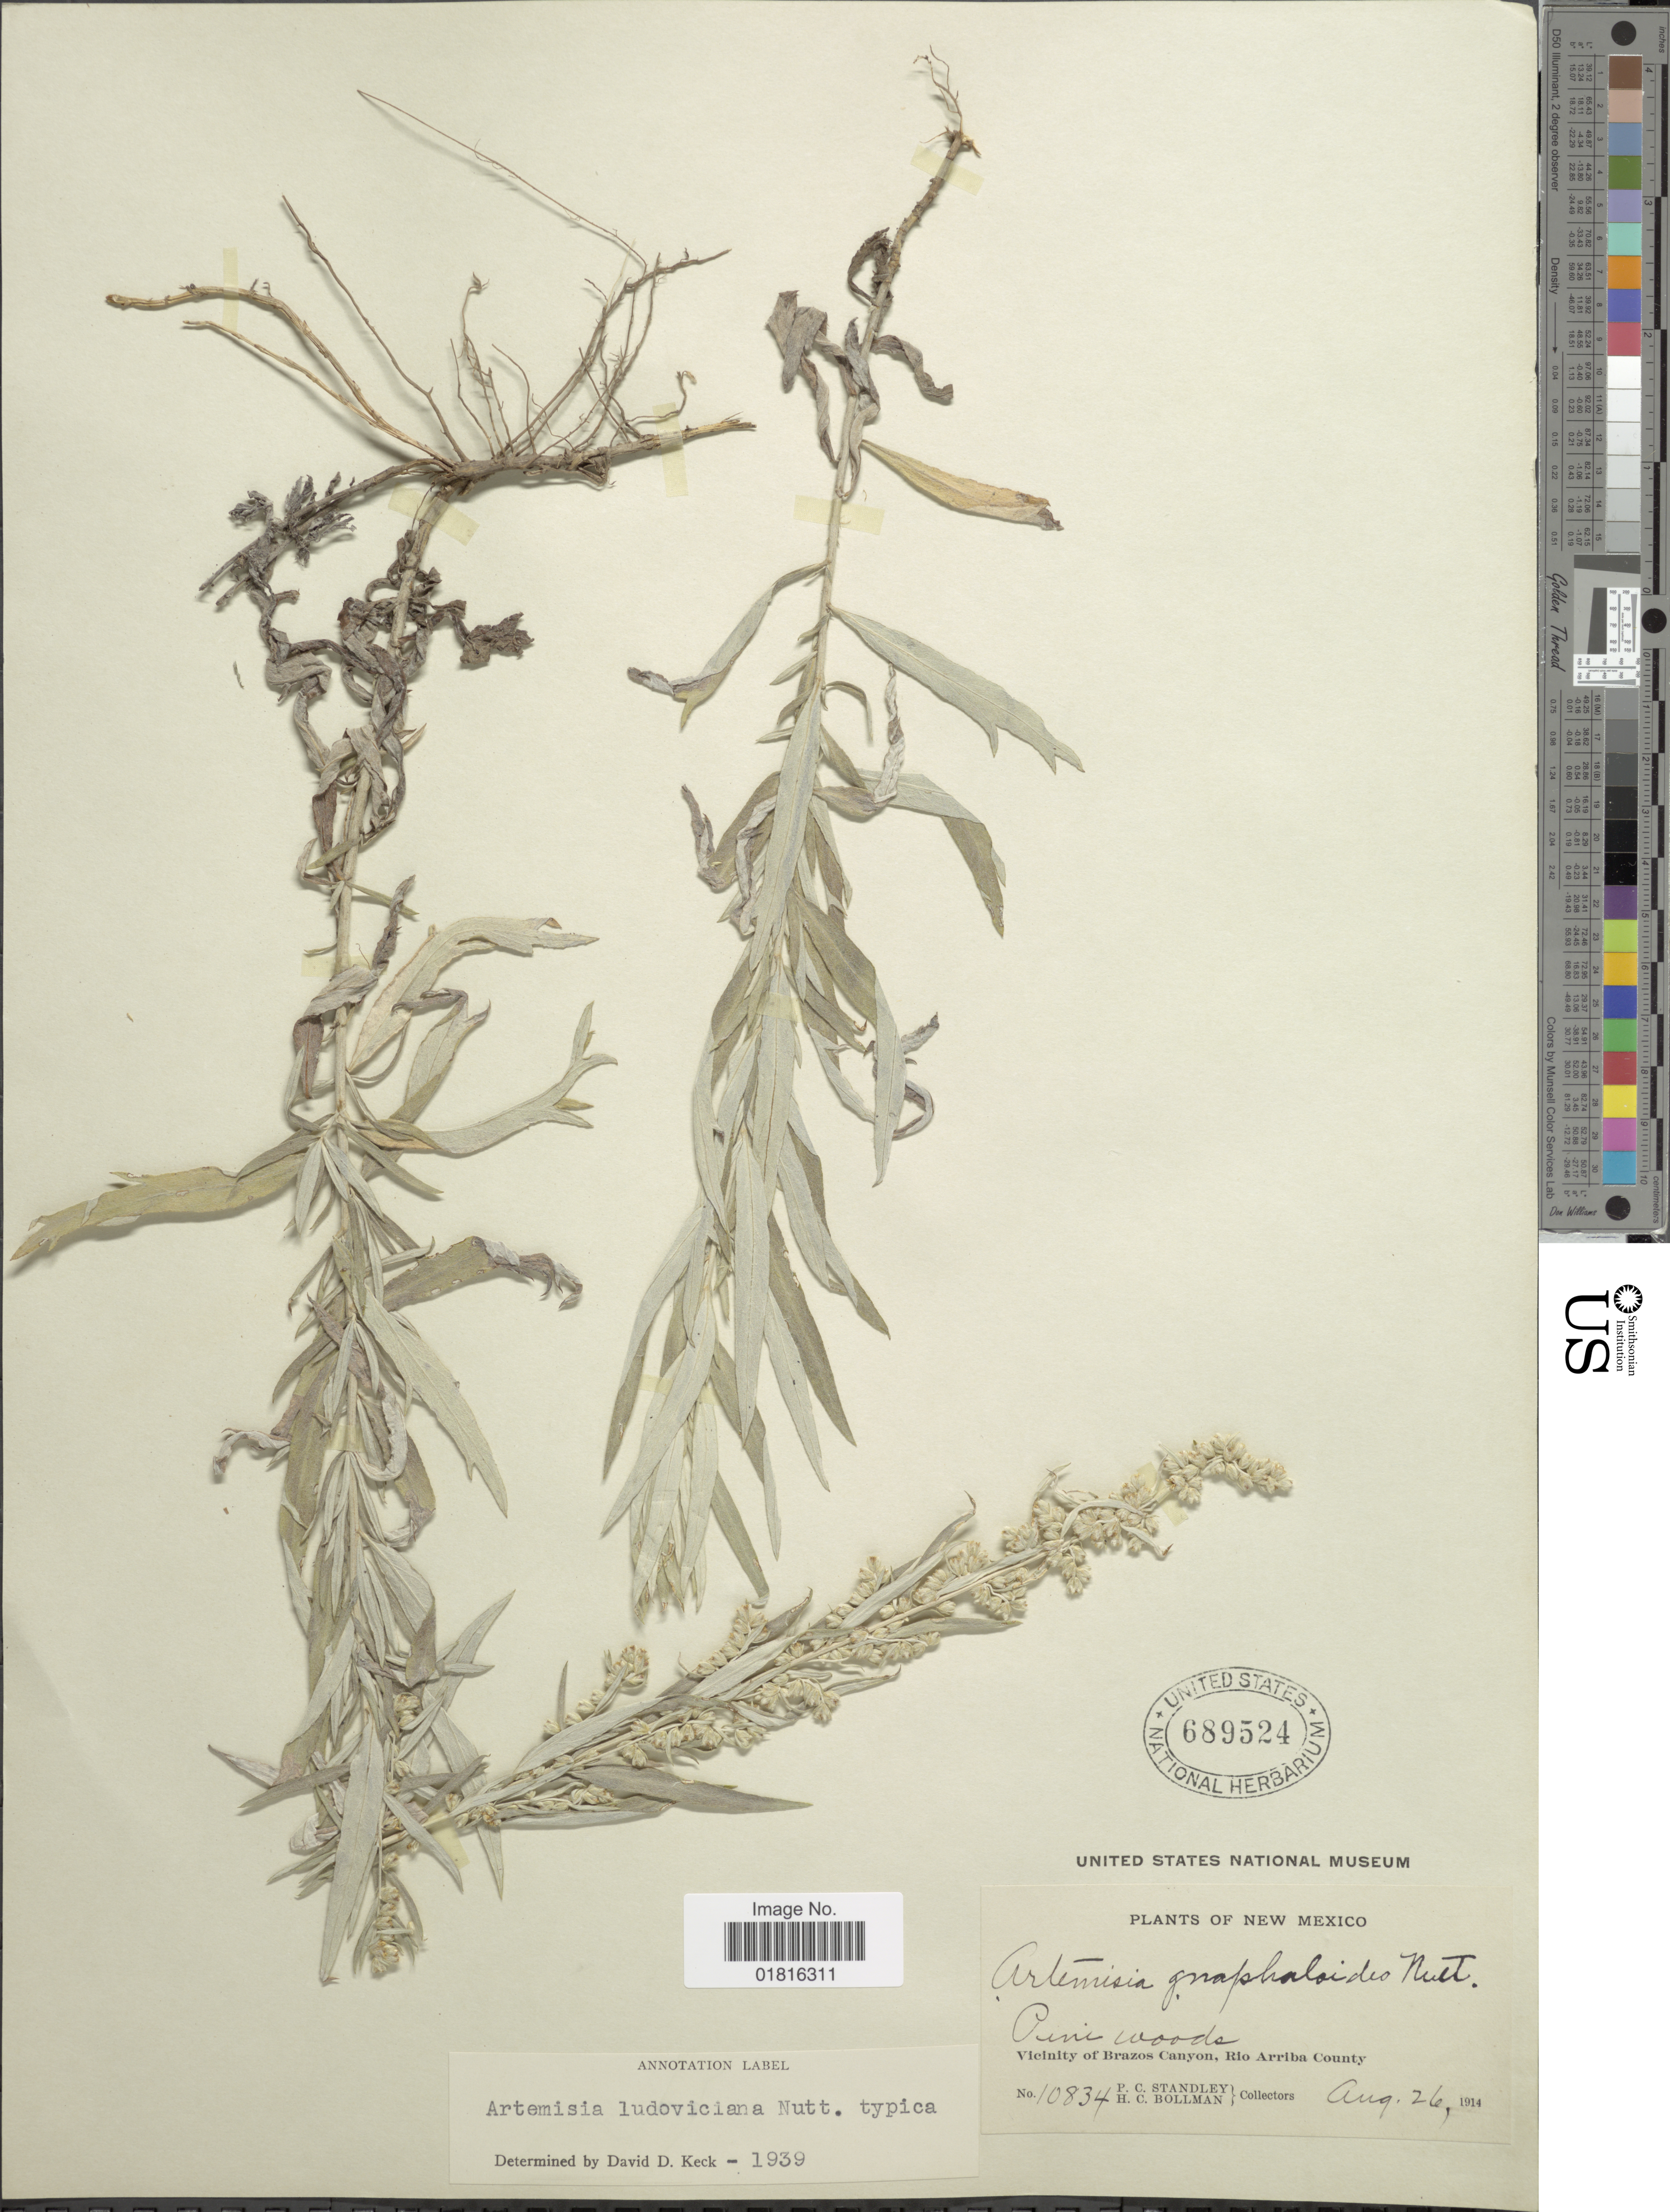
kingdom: Plantae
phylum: Tracheophyta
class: Magnoliopsida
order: Asterales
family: Asteraceae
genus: Artemisia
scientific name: Artemisia ludoviciana subsp. ludoviciana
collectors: P. C. Standley & H. C. Bollman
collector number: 10834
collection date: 1914-08-26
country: United States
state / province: New Mexico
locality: Pine woods, Vicinity of bRazos Canyon, Rio Arriba County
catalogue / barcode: US 689524